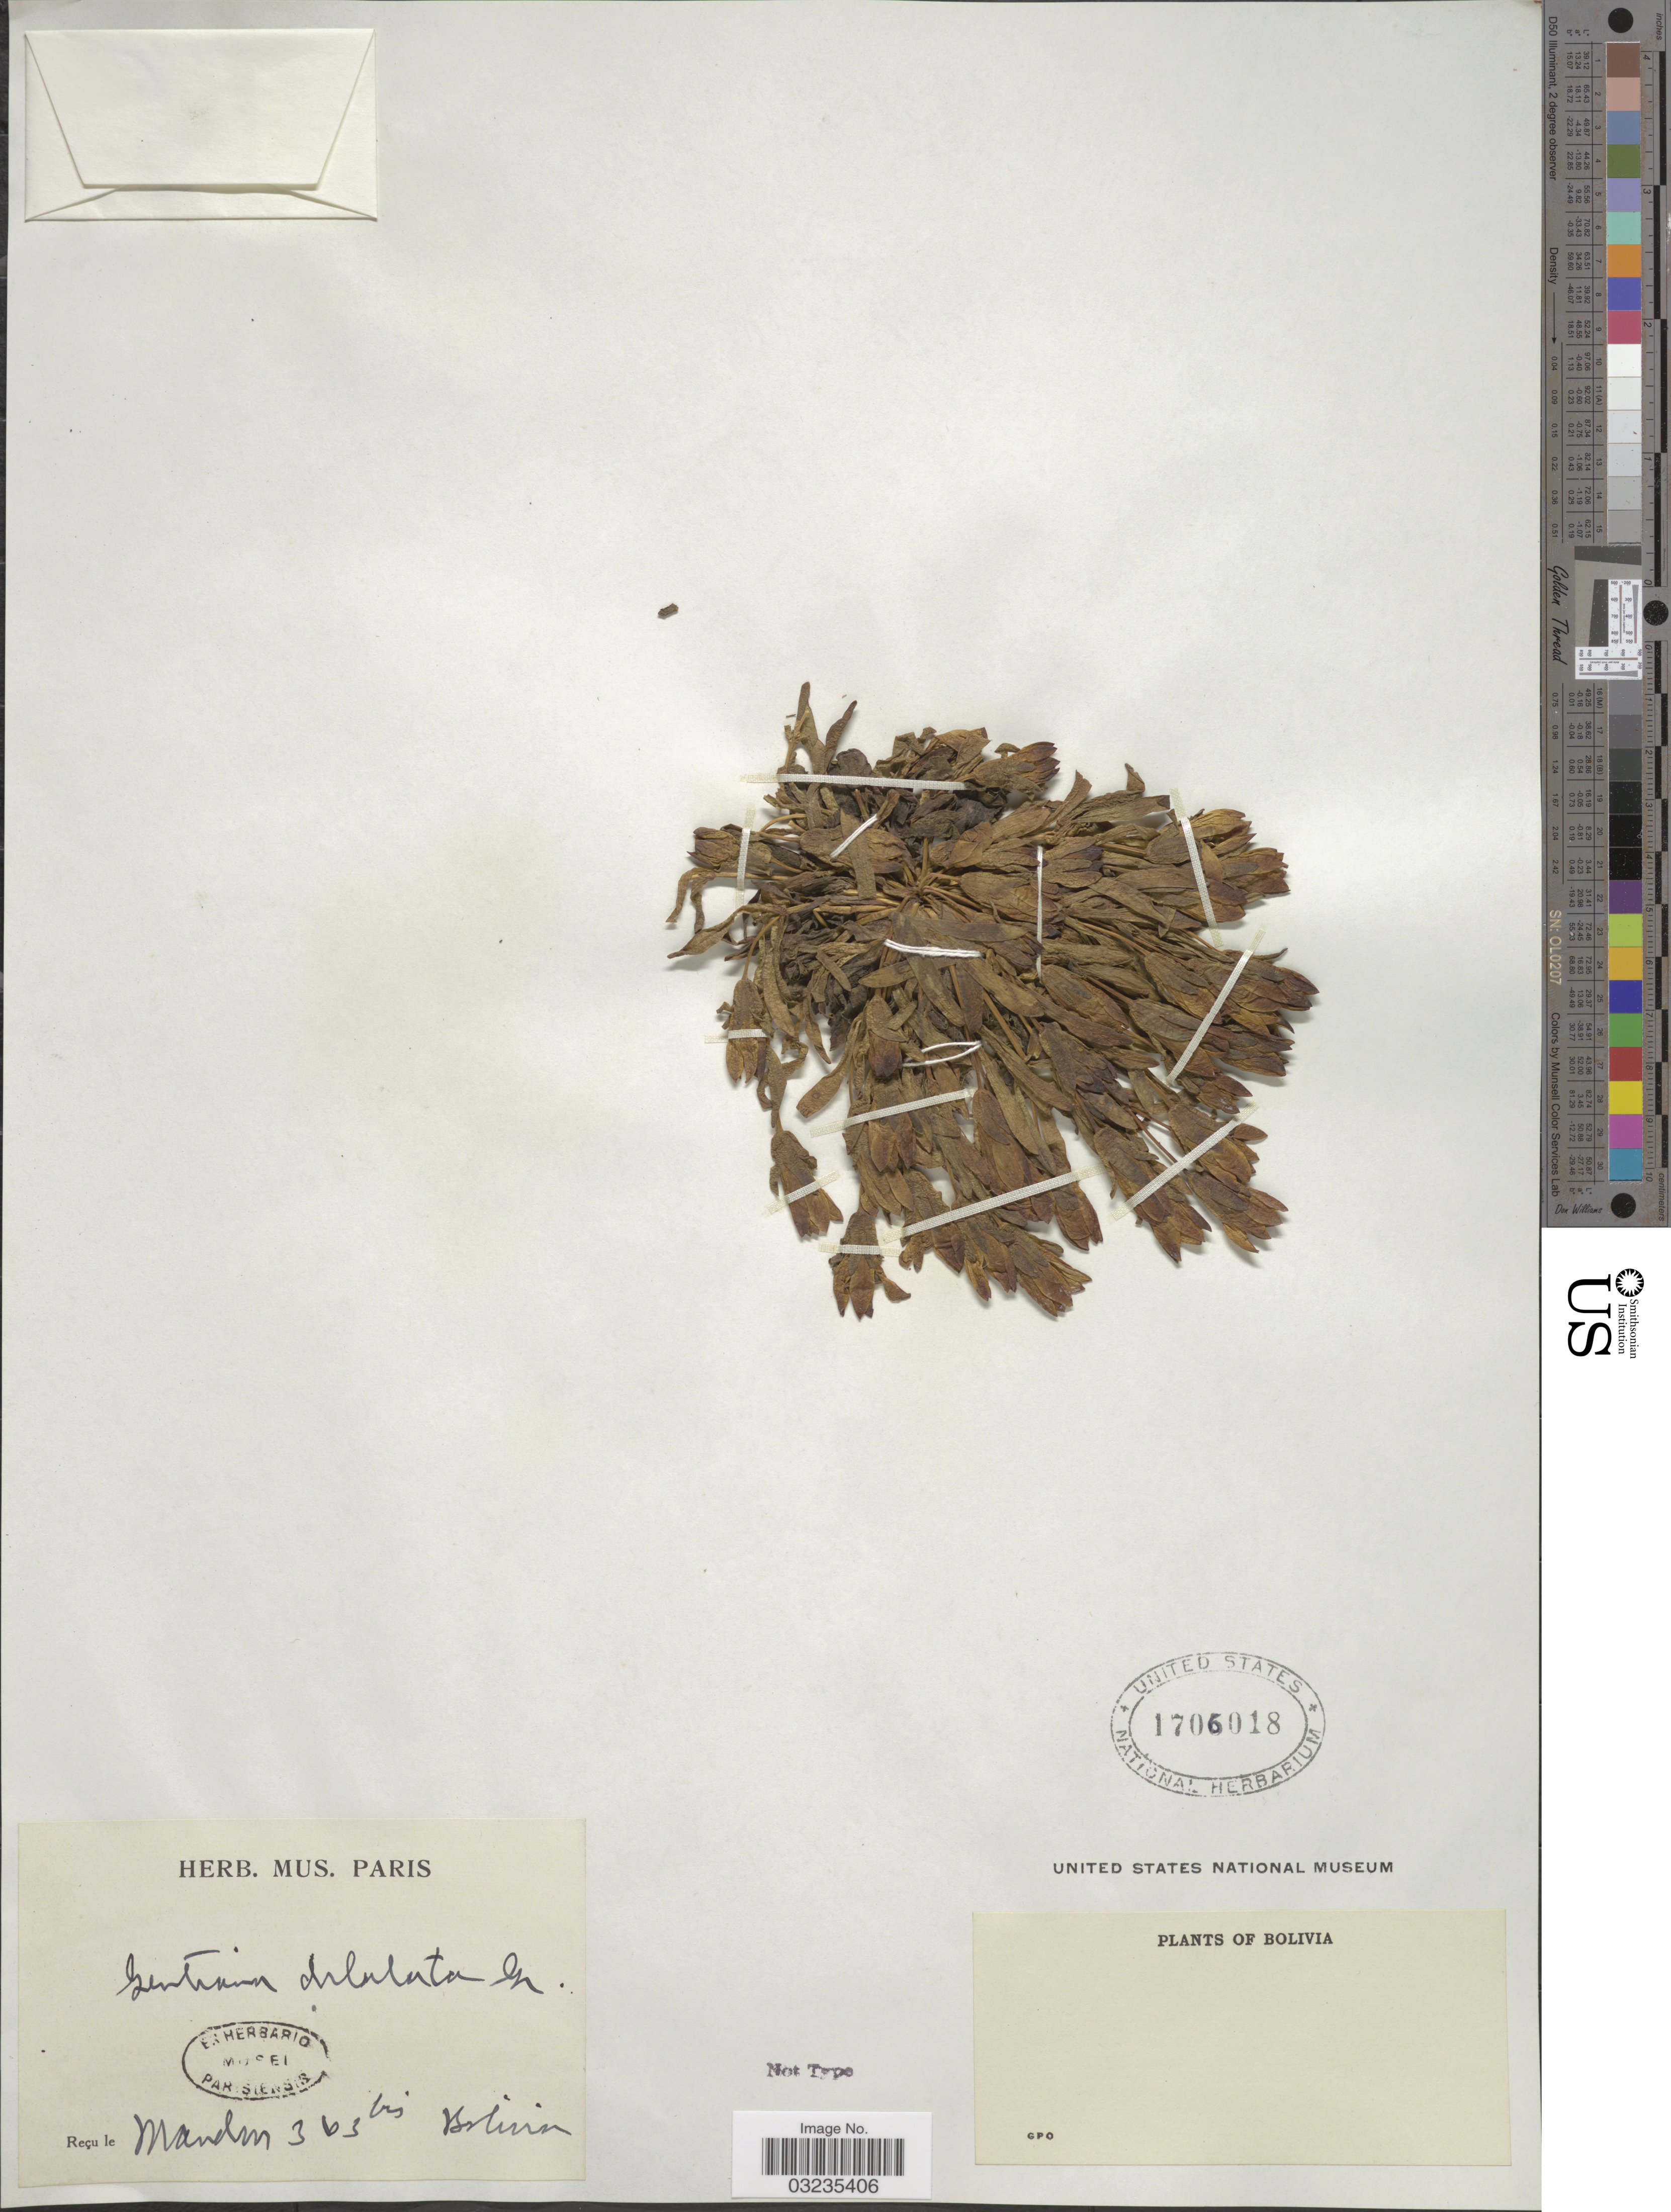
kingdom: Plantae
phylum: Tracheophyta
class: Magnoliopsida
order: Gentianales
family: Gentianaceae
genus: Gentiana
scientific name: Gentiana dilatata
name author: Griseb.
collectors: Mandon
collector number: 363bis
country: Bolivia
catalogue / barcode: US 1706018